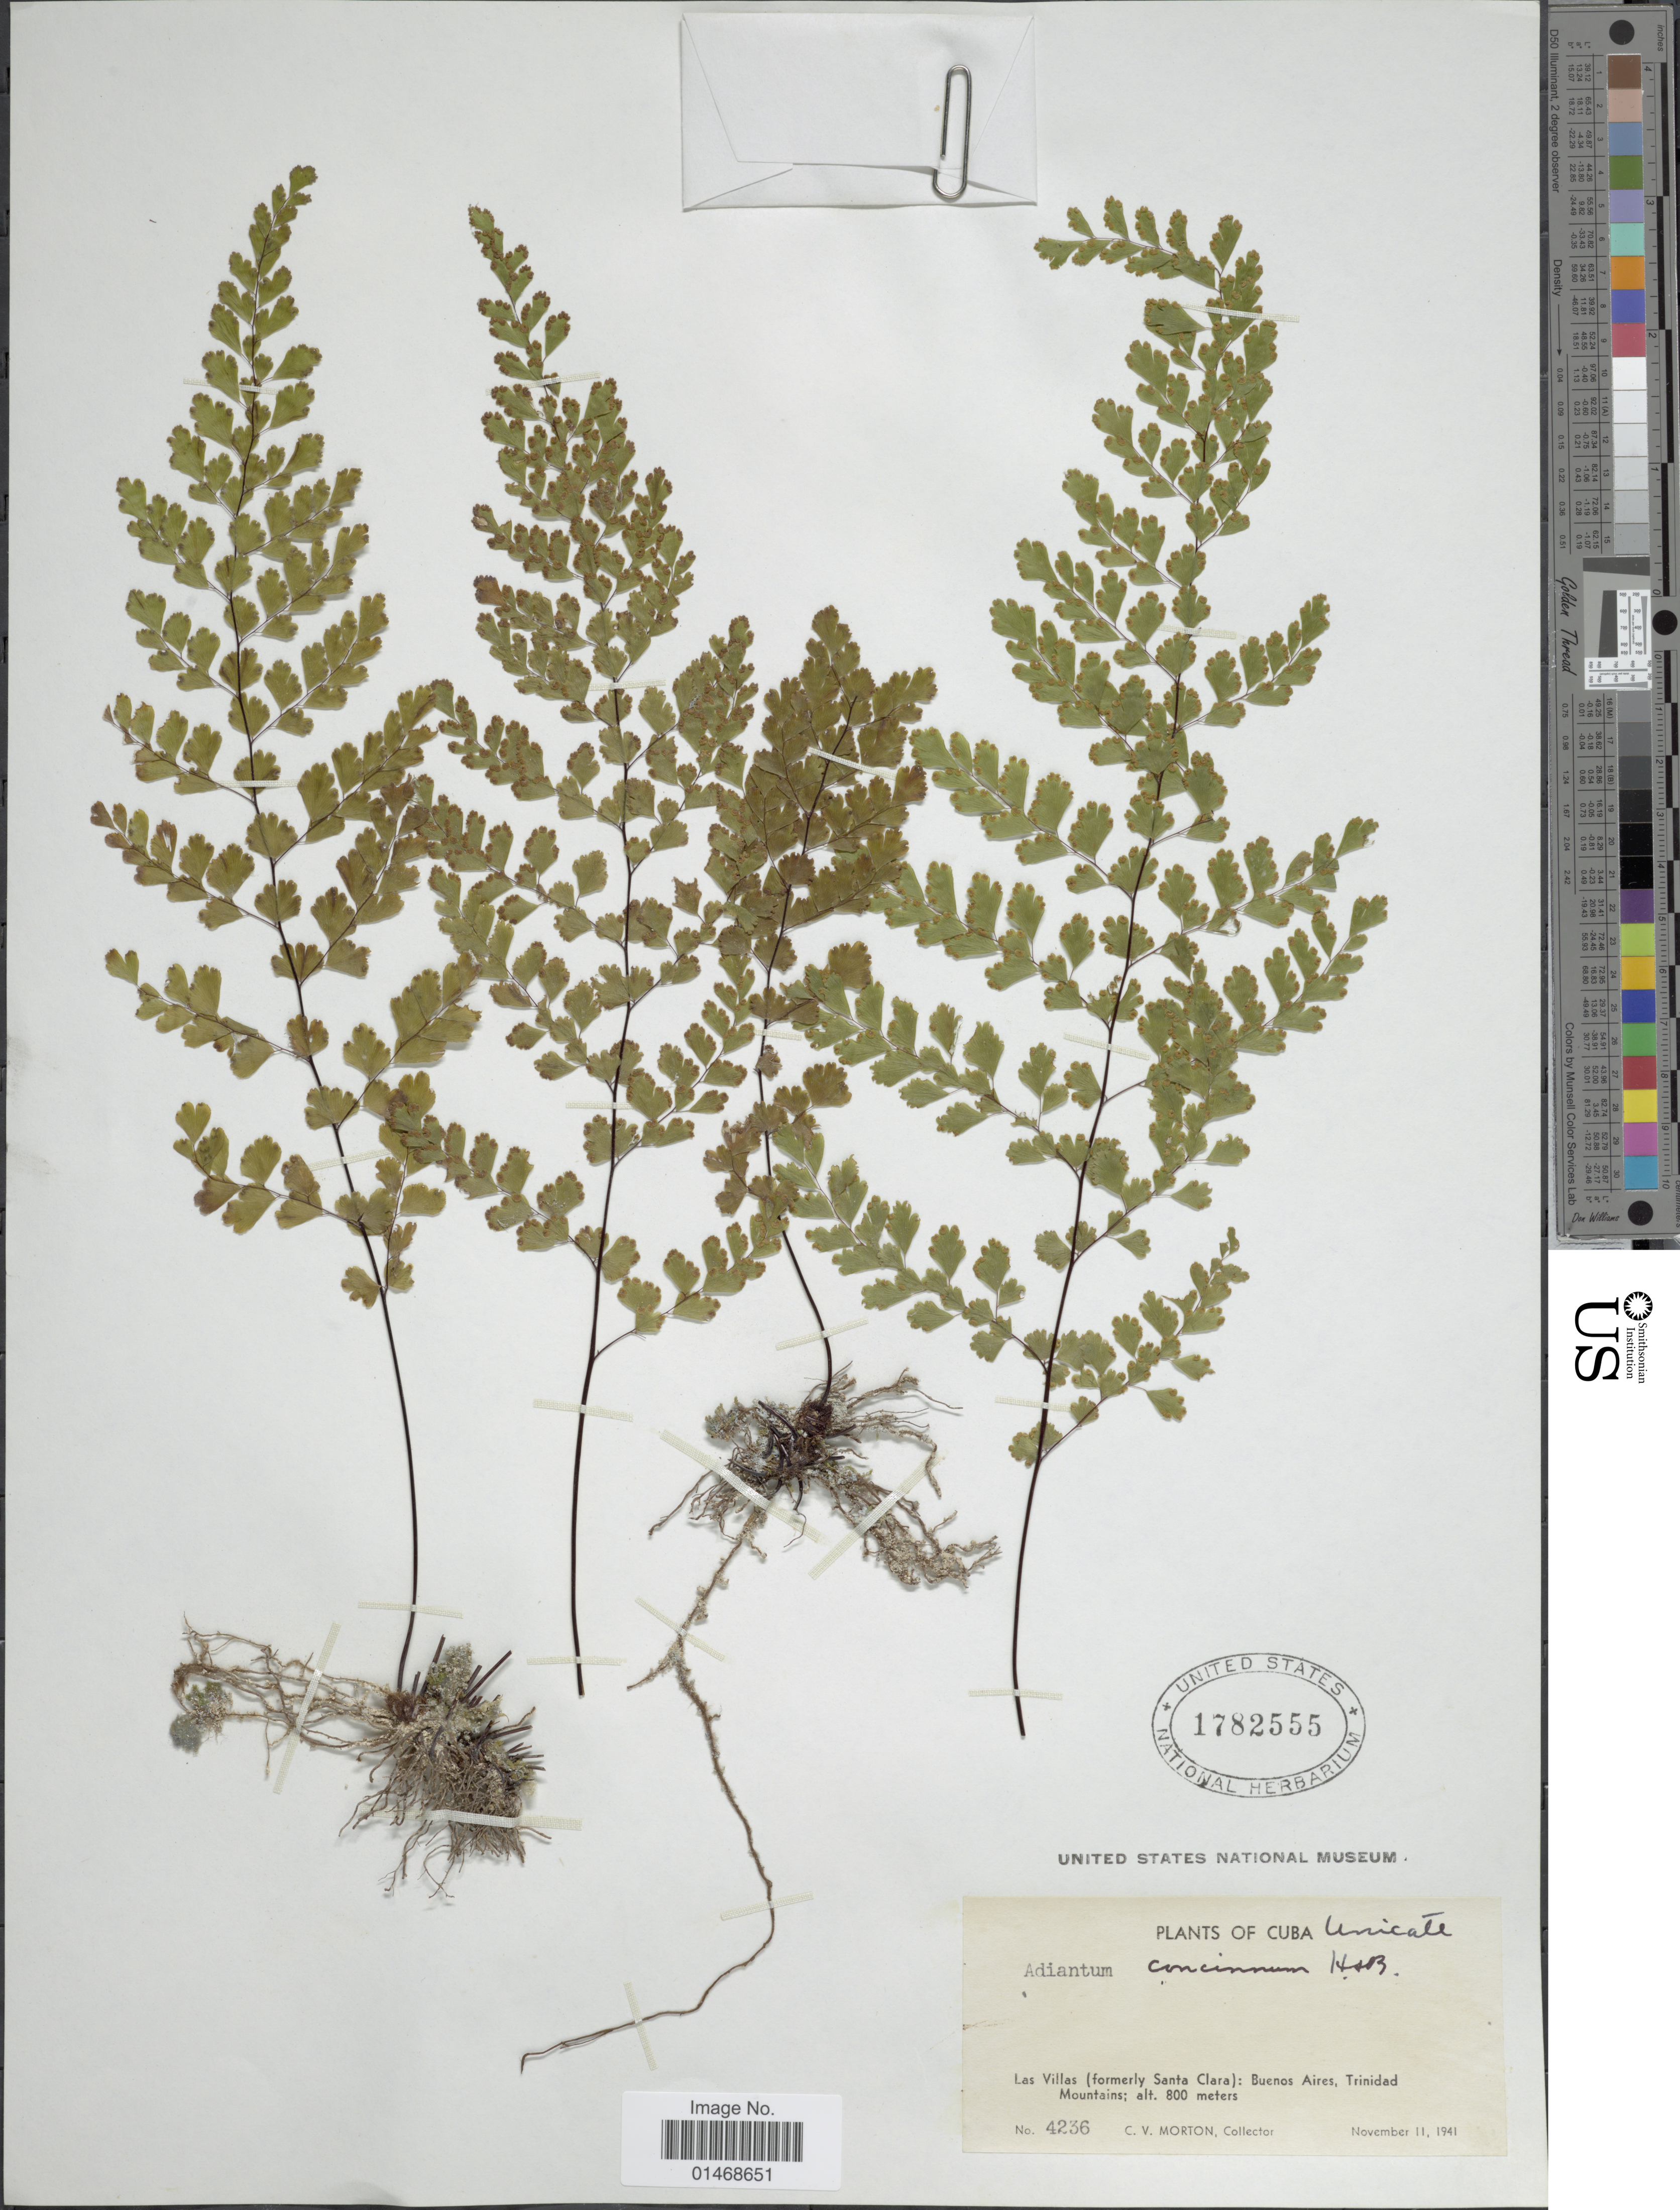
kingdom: Plantae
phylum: Tracheophyta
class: Polypodiopsida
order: Polypodiales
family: Pteridaceae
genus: Adiantum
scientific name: Adiantum concinnum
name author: Humb. & Bonpl. ex Willd.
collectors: C. V. Morton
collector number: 4236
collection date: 1941-11-11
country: Cuba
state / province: Las Villas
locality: (formerly Santa Clara): Buenos Aires, Trinidad Mountains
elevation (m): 800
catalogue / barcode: US 1782555